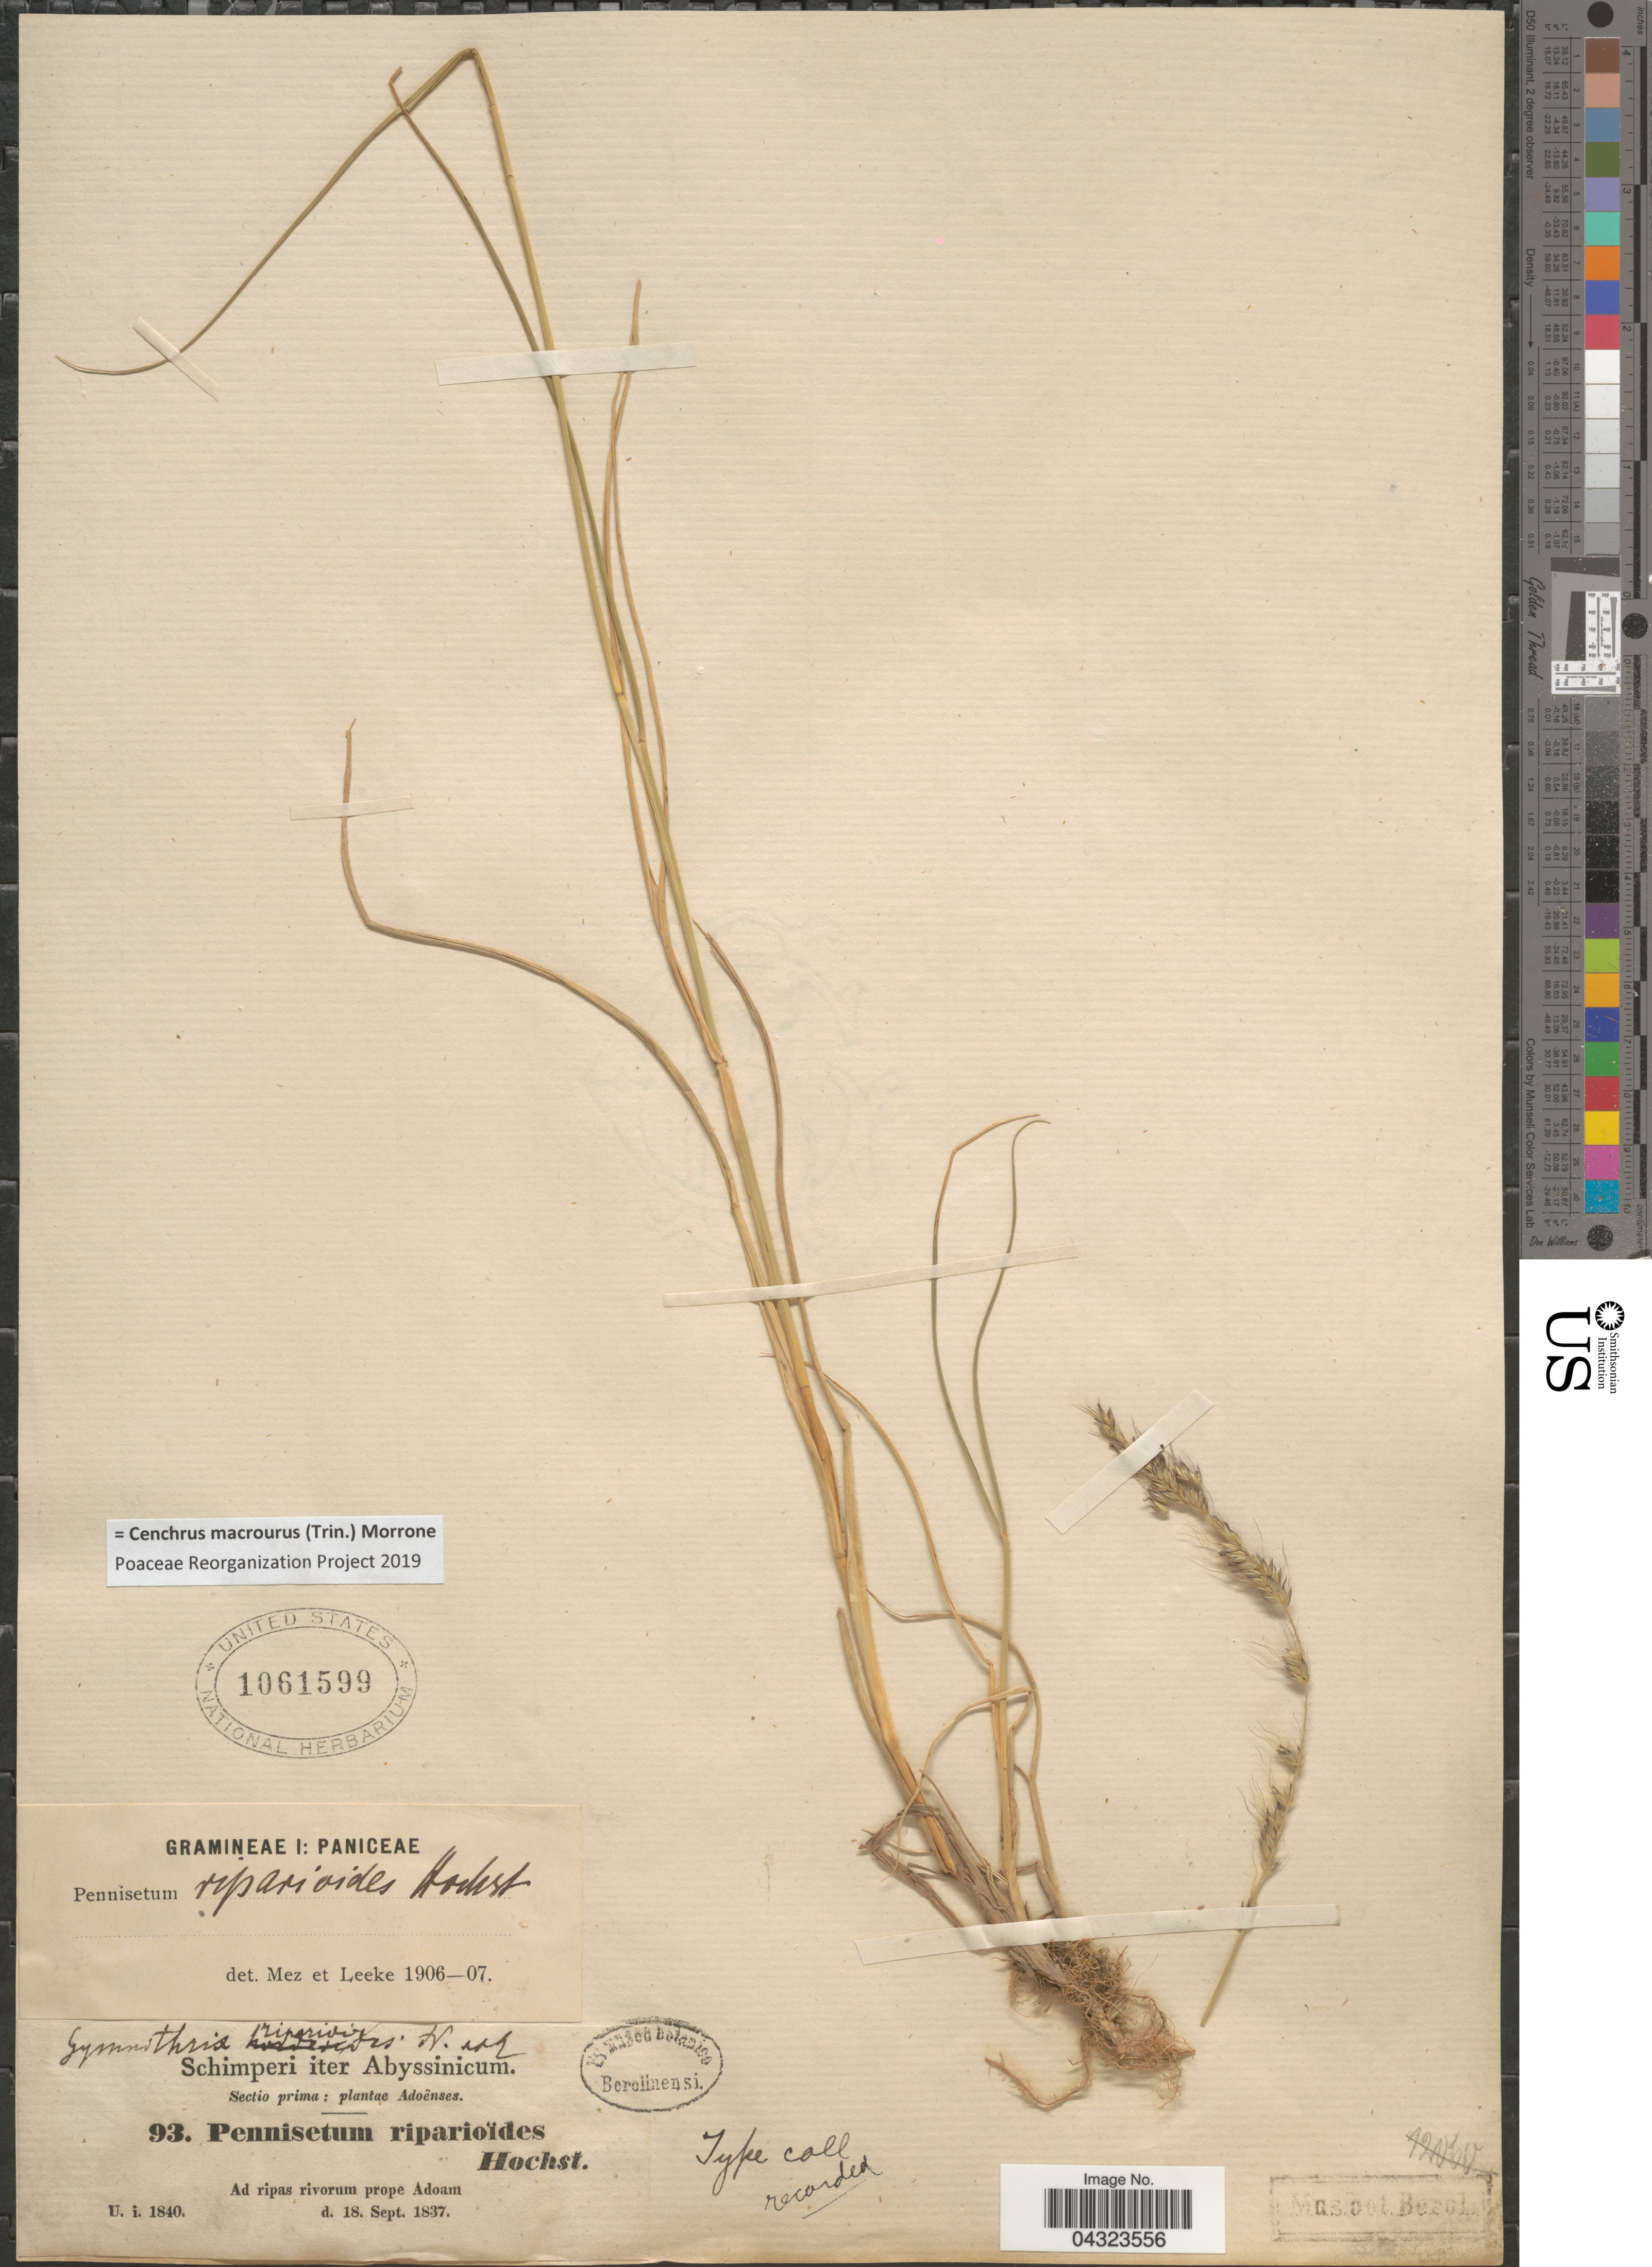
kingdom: Plantae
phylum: Tracheophyta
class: Liliopsida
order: Poales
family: Poaceae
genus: Cenchrus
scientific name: Cenchrus macrourus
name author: (Trin.) Morrone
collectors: -. Schimper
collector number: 93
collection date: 1837-09-18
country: Ethiopia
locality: Iter Abyssinicum. Sectio prima [unsure placement]: Adoënses. Ad ripas rivorum prope Adoam.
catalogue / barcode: US 1061599